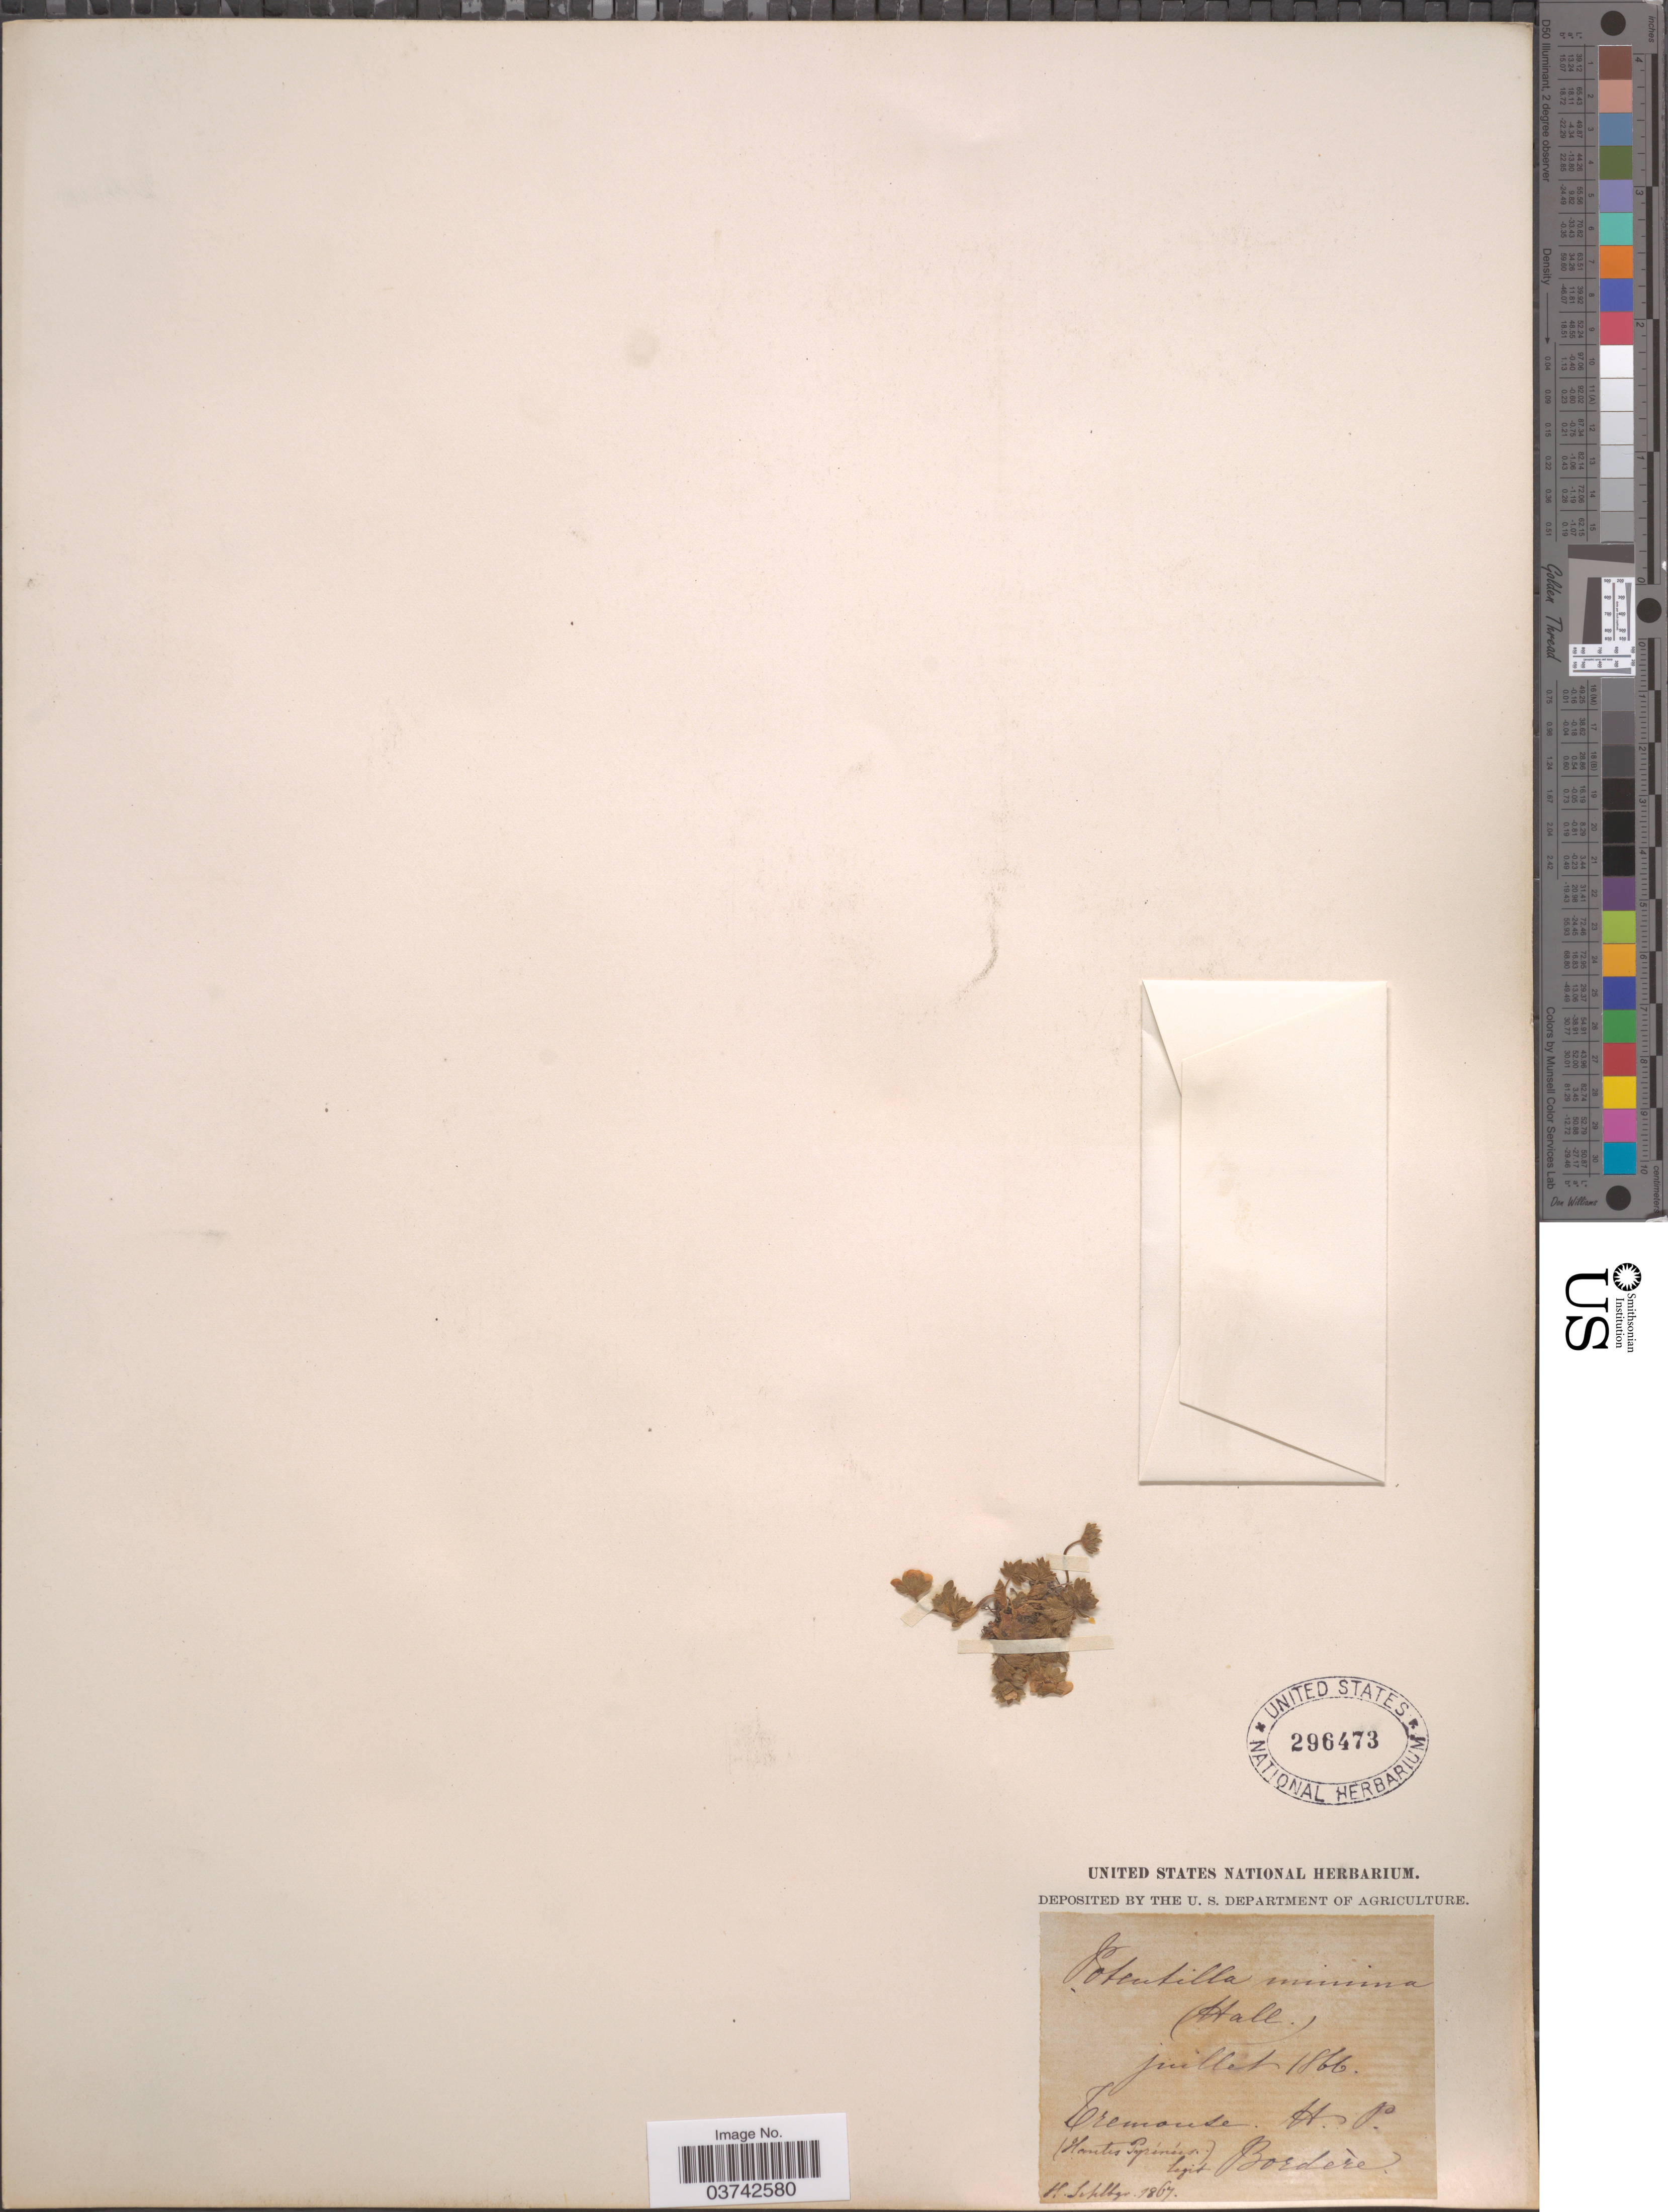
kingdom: Plantae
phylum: Tracheophyta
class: Magnoliopsida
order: Rosales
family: Rosaceae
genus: Potentilla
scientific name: Potentilla minima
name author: Haller f.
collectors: -. Bordère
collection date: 1866-07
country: France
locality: Tremouse H. P. (Hautes Pyrénées).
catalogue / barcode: US 296473